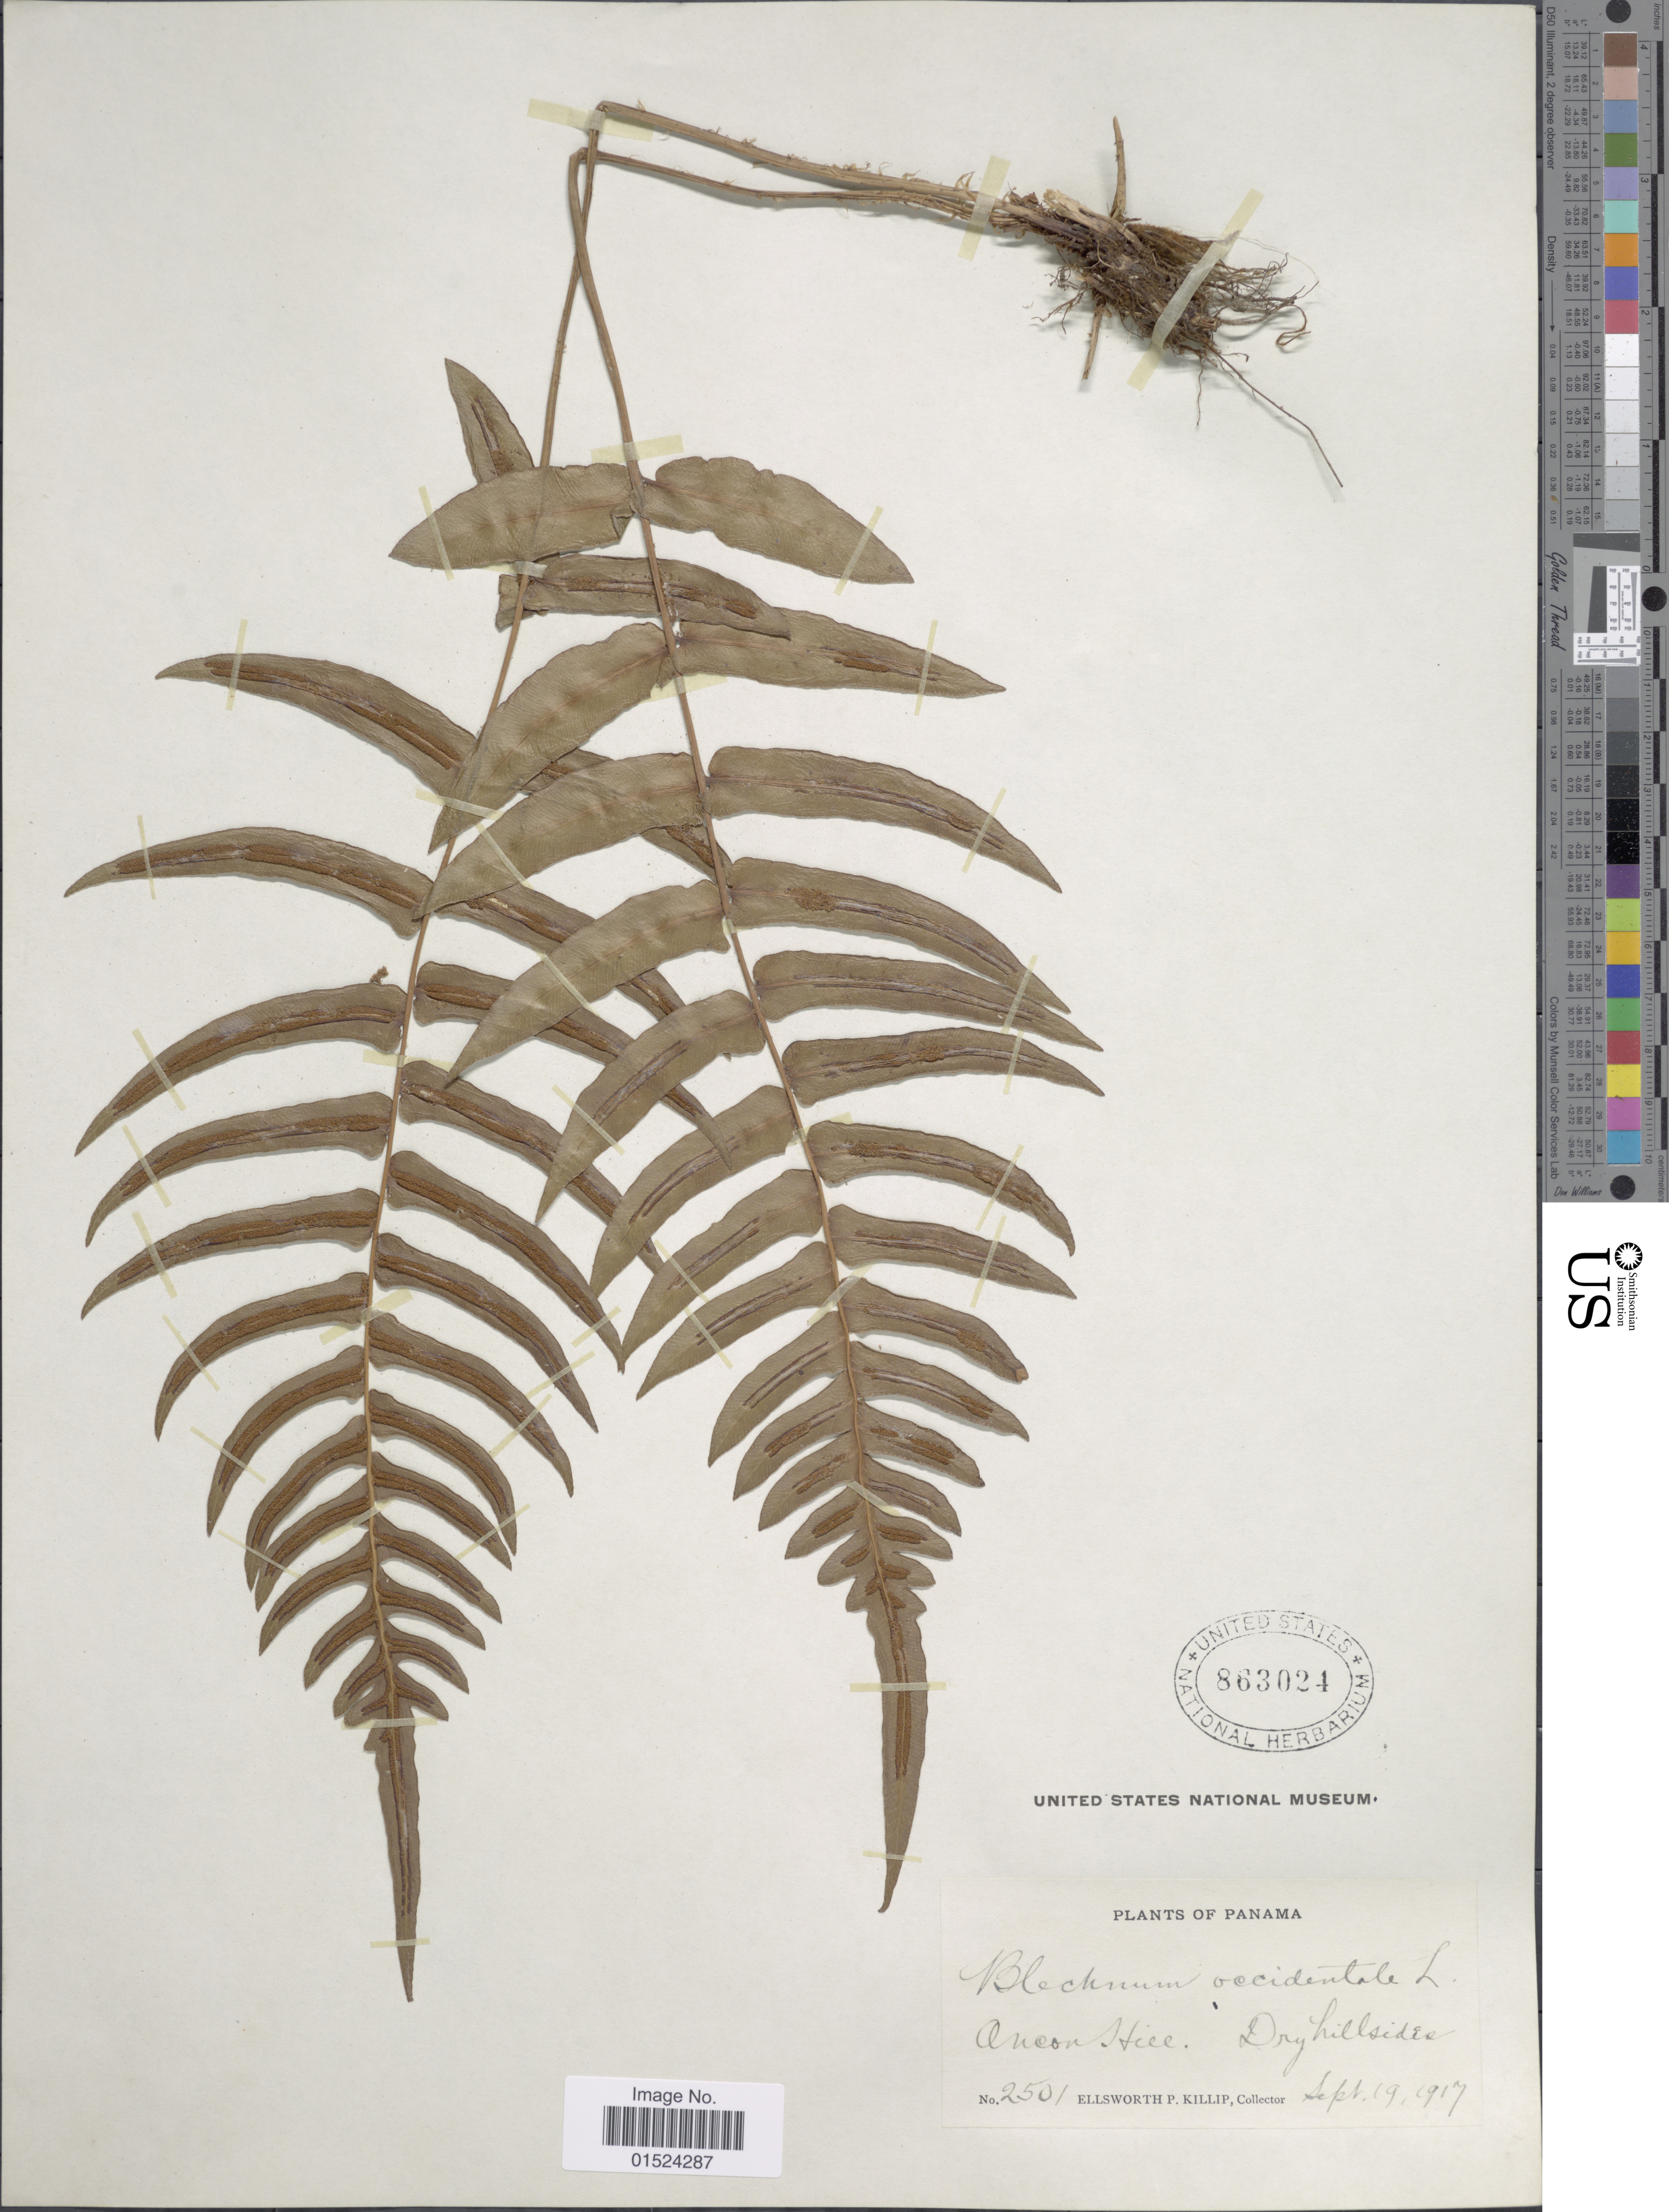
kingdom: Plantae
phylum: Tracheophyta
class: Polypodiopsida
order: Polypodiales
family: Blechnaceae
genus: Blechnum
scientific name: Blechnum occidentale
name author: L.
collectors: E. P. Killip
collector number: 2501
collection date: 1917-09-19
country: Panama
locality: Ancon Hill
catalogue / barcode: US 863024